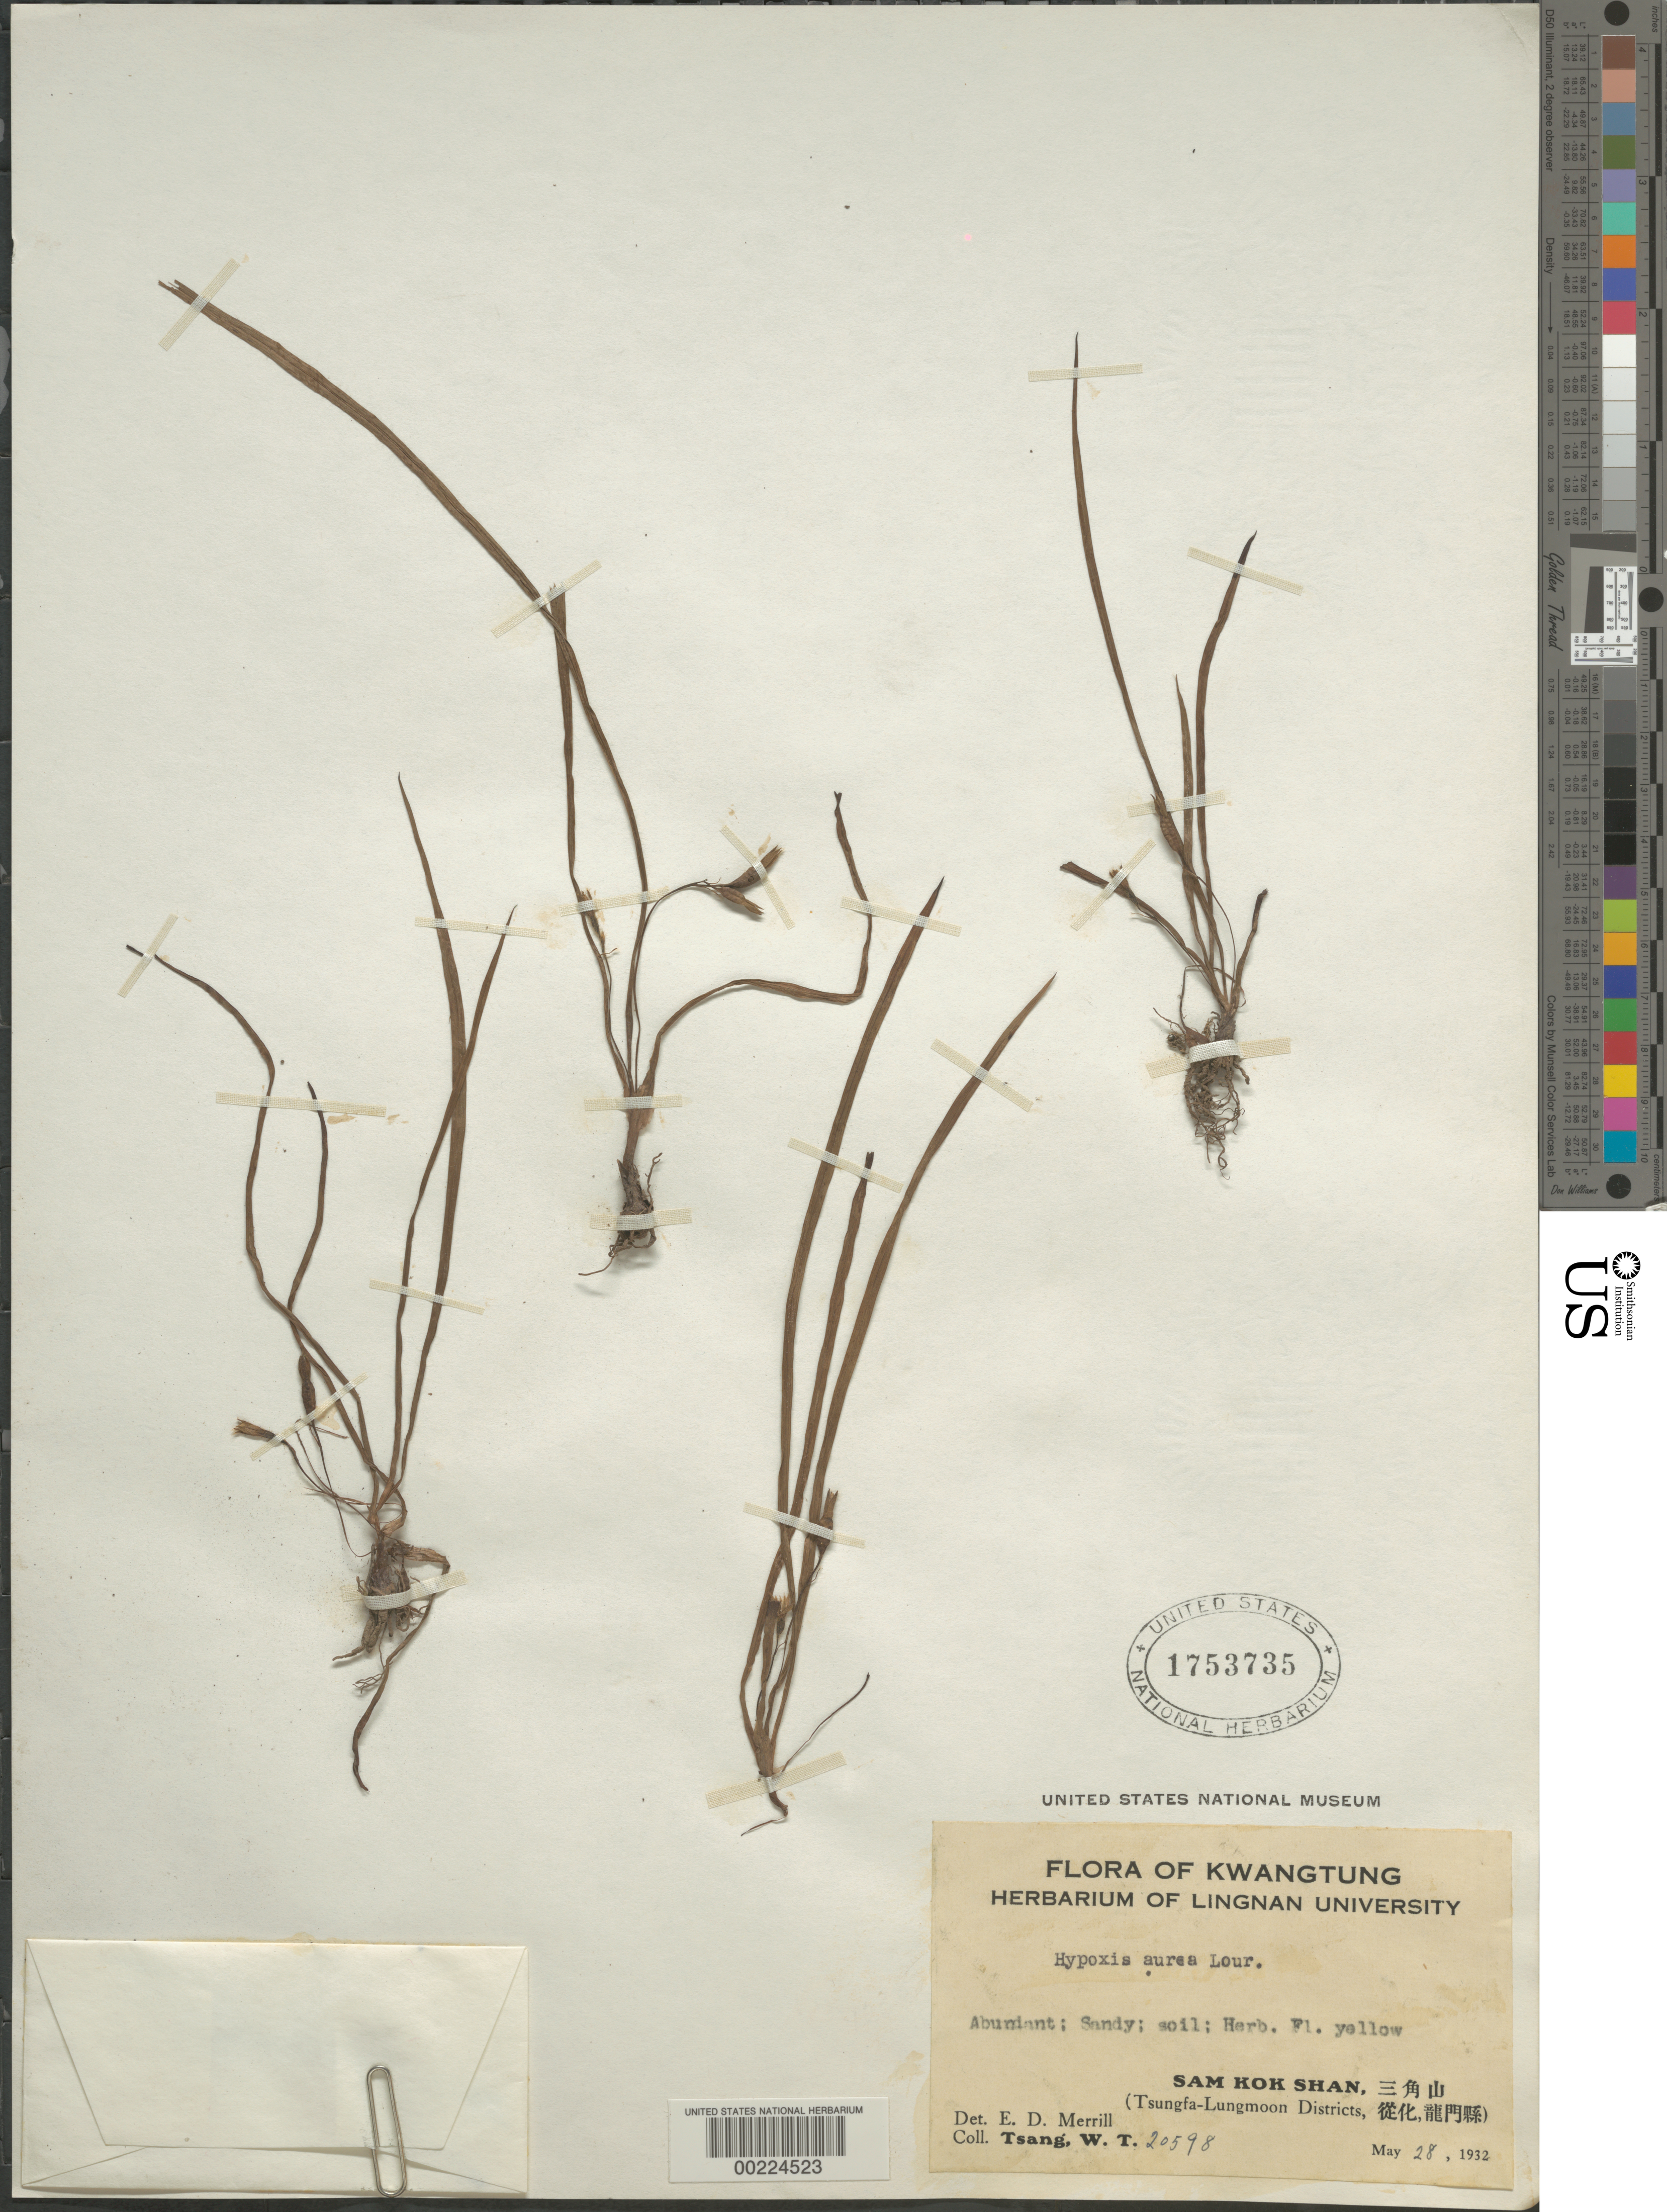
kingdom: Plantae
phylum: Tracheophyta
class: Liliopsida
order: Asparagales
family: Hypoxidaceae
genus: Hypoxis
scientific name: Hypoxis aurea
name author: Lour.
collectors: W. T. Tsang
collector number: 20598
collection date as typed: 28 May 1932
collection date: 1932-05-28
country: China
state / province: Guangdong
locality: Tsungfa-lungmoon dist., sam kok shan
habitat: Sandy soil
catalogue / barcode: US 1753735